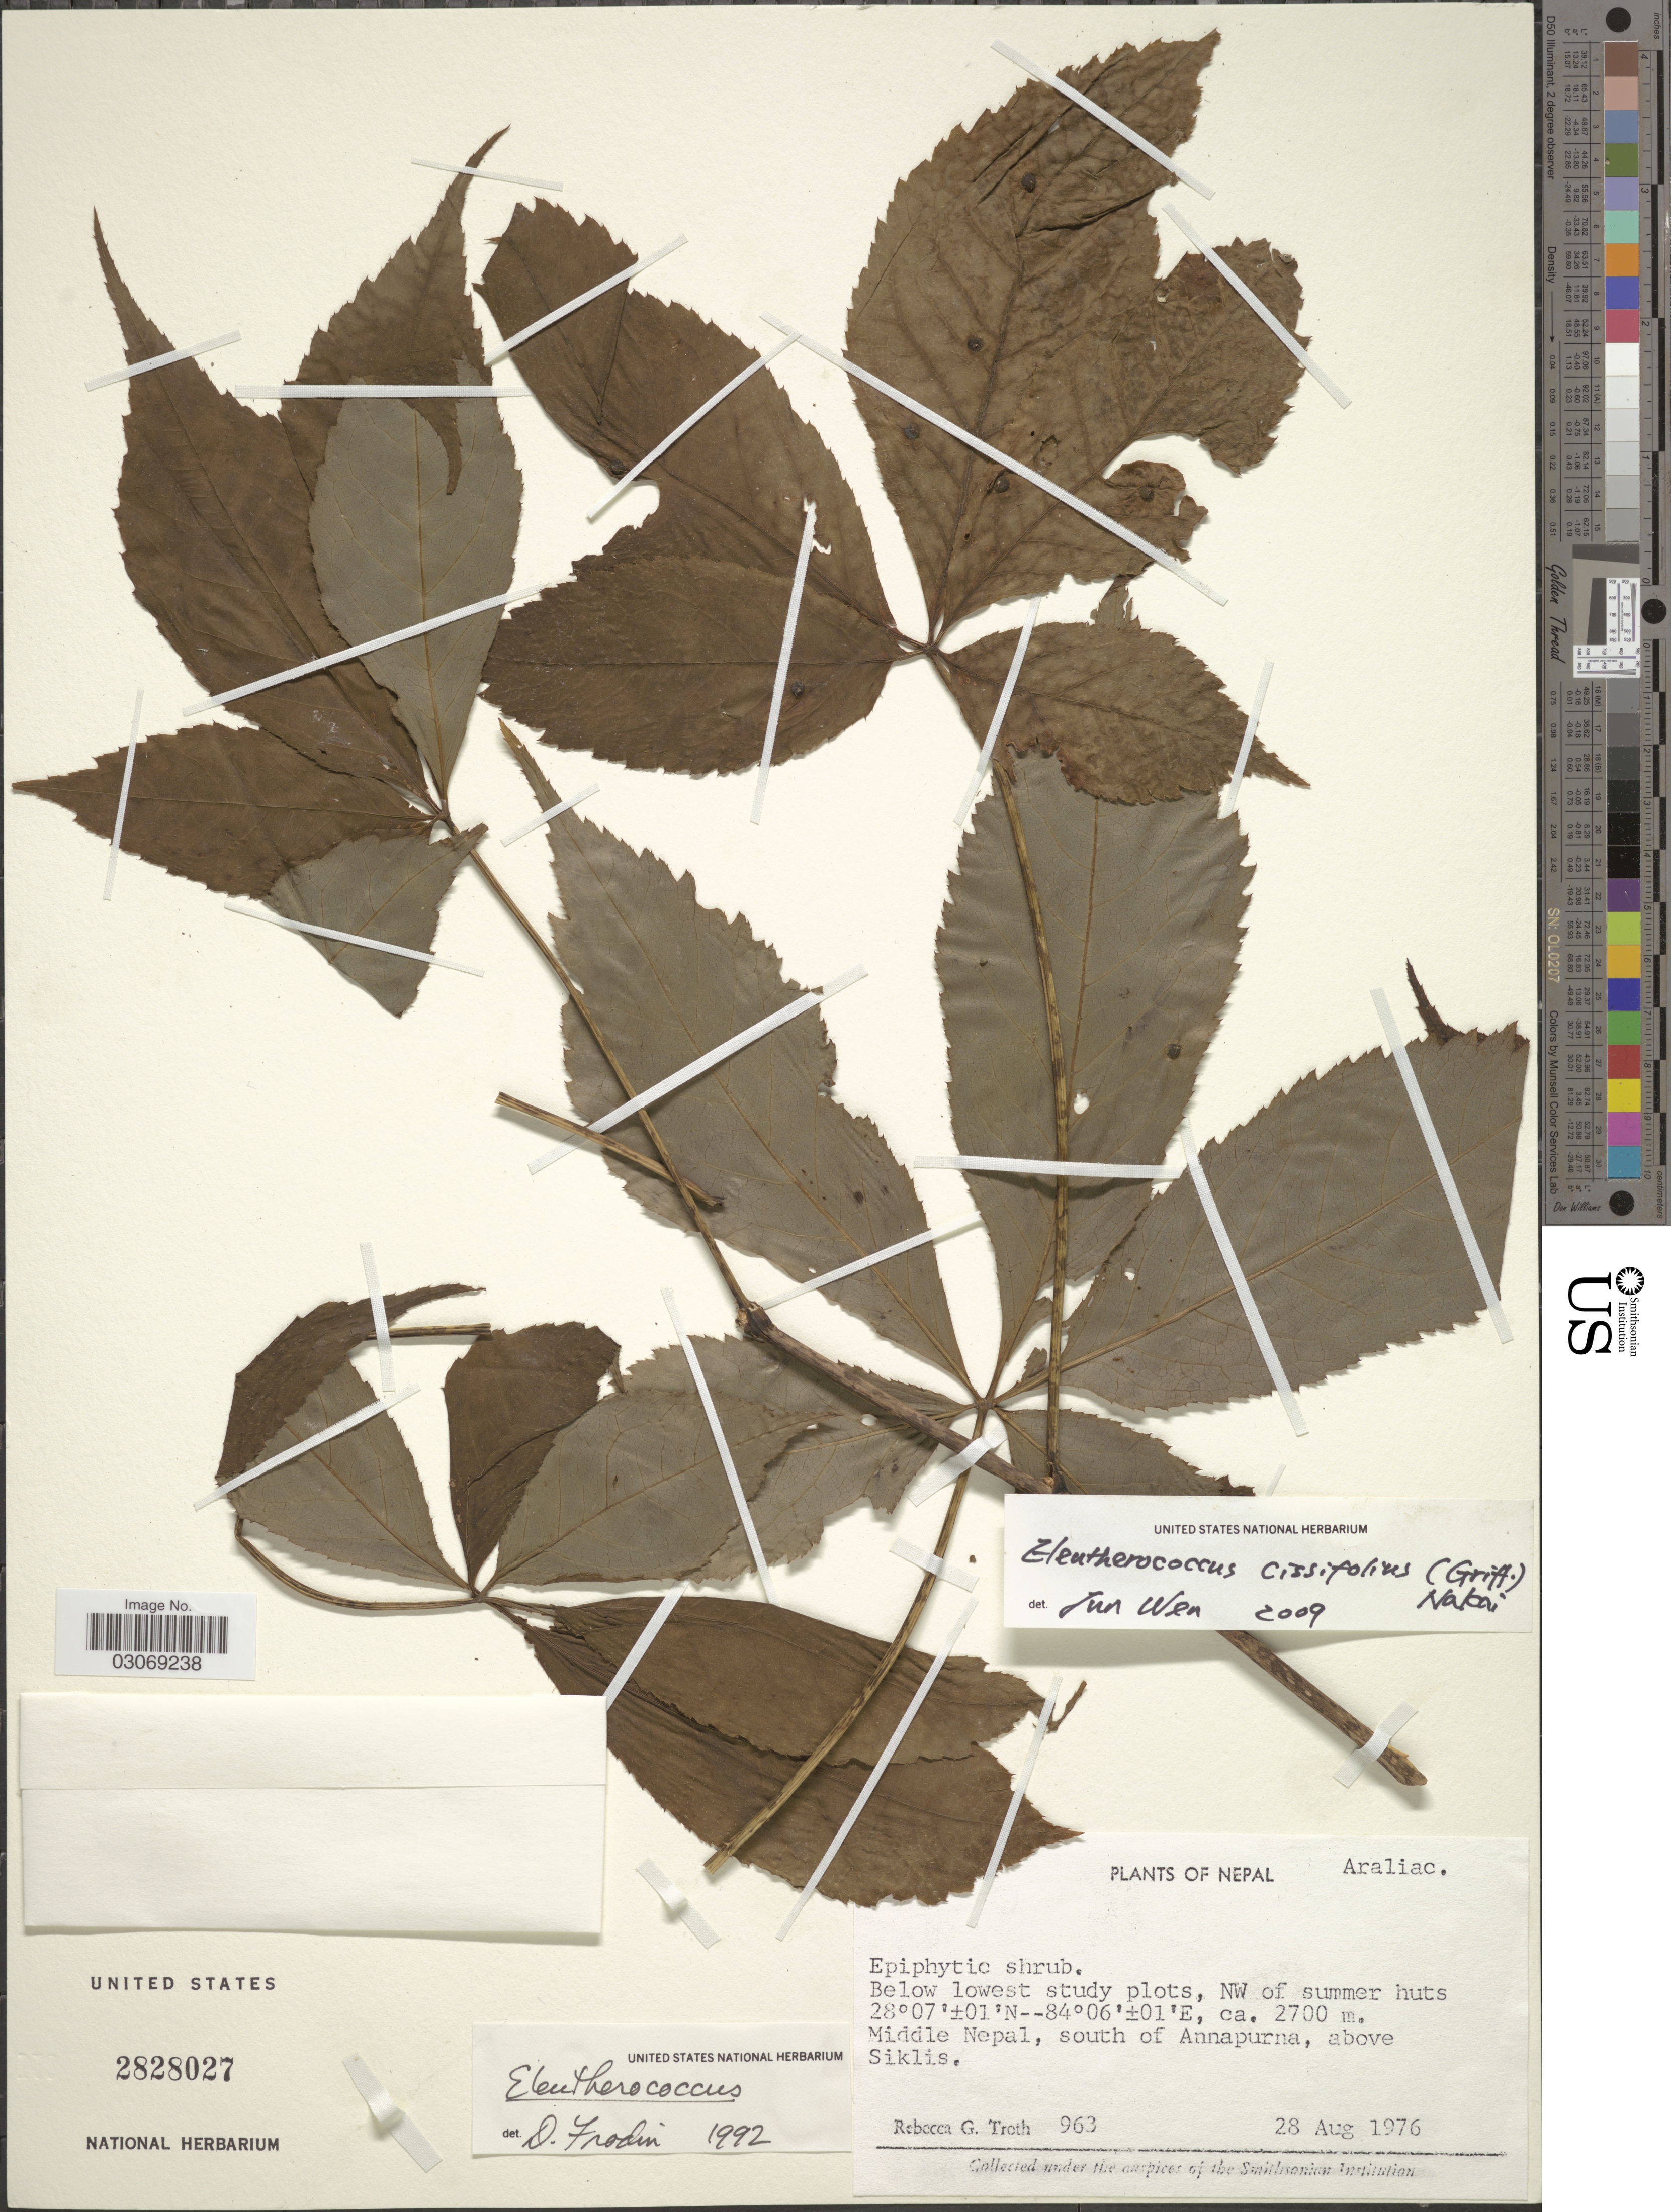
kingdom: Plantae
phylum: Tracheophyta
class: Magnoliopsida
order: Apiales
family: Araliaceae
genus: Eleutherococcus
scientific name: Eleutherococcus cissifolius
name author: (Griff. ex C.B. Clarke) Nakai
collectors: R. Troth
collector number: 963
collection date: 1976-08-28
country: Nepal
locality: NW of summer huts. Middle Nepal, south of Annapura, above Siklis.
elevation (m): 2700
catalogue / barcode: US 2828027